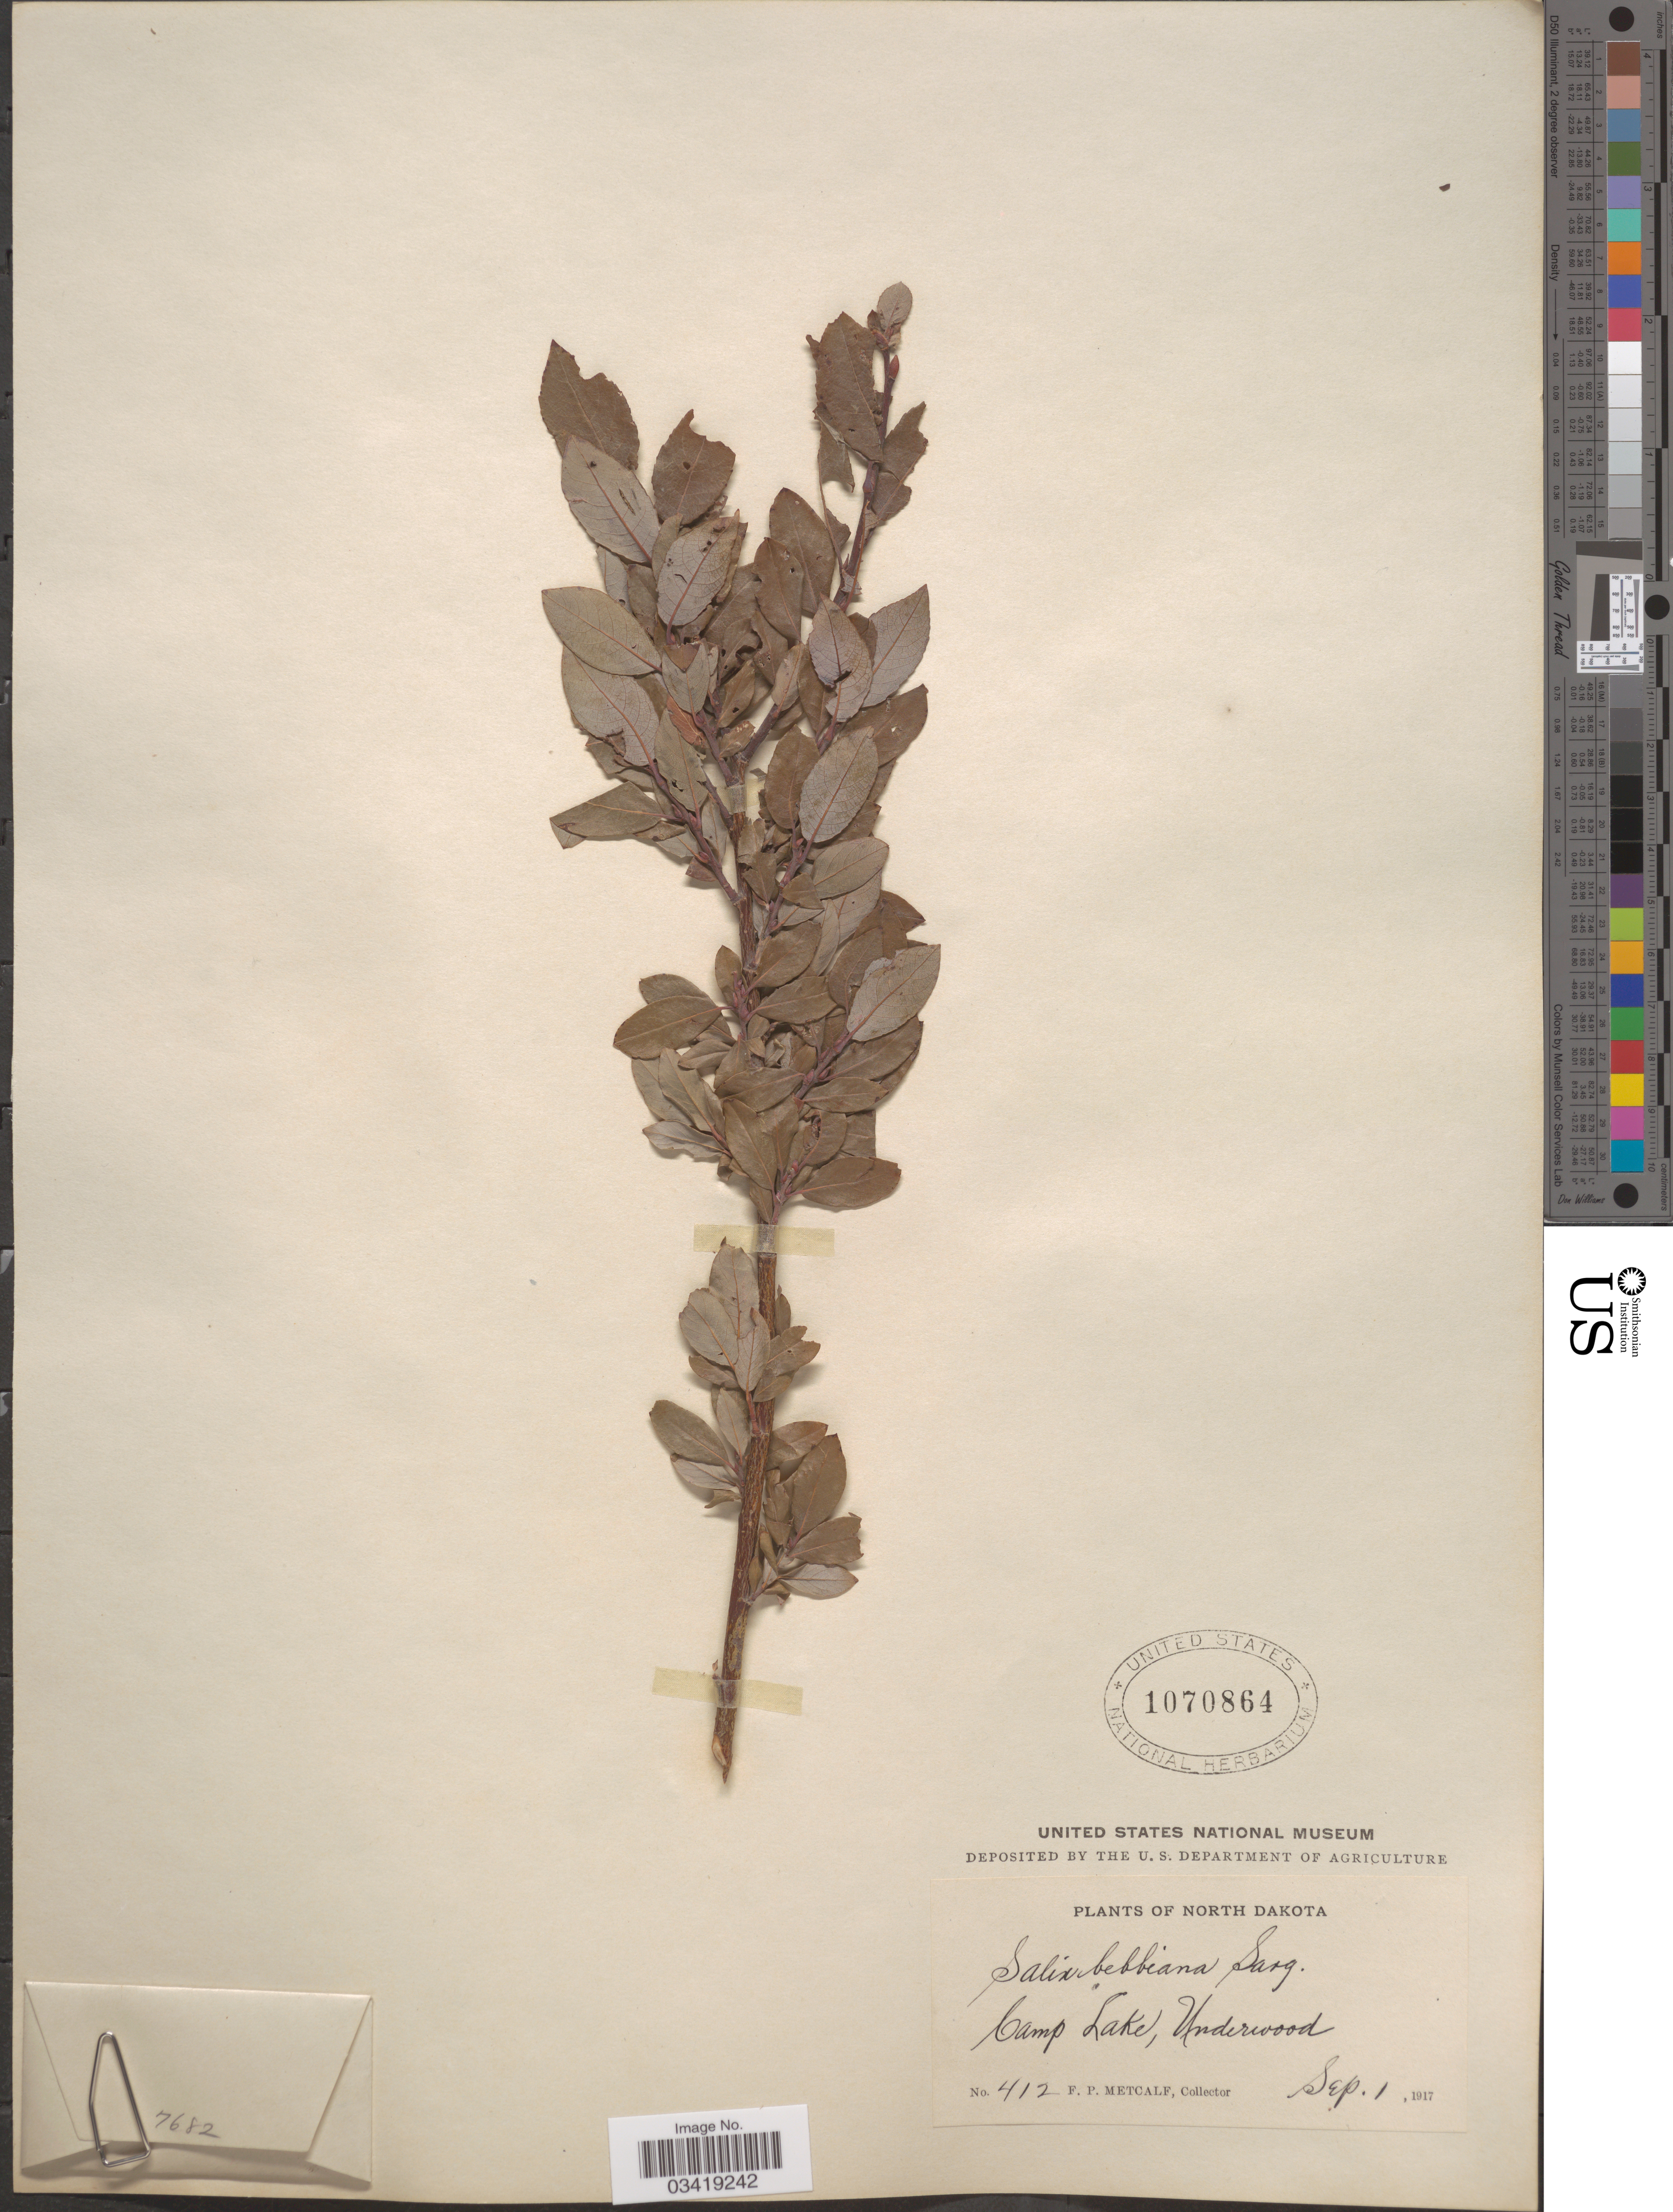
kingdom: Plantae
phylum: Tracheophyta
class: Magnoliopsida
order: Malpighiales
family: Salicaceae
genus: Salix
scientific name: Salix bebbiana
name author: Sarg.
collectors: F. Metcalf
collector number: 412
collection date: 1917-09-01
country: United States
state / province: North Dakota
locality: Camp Lake, Underwood.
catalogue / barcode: US 1070864